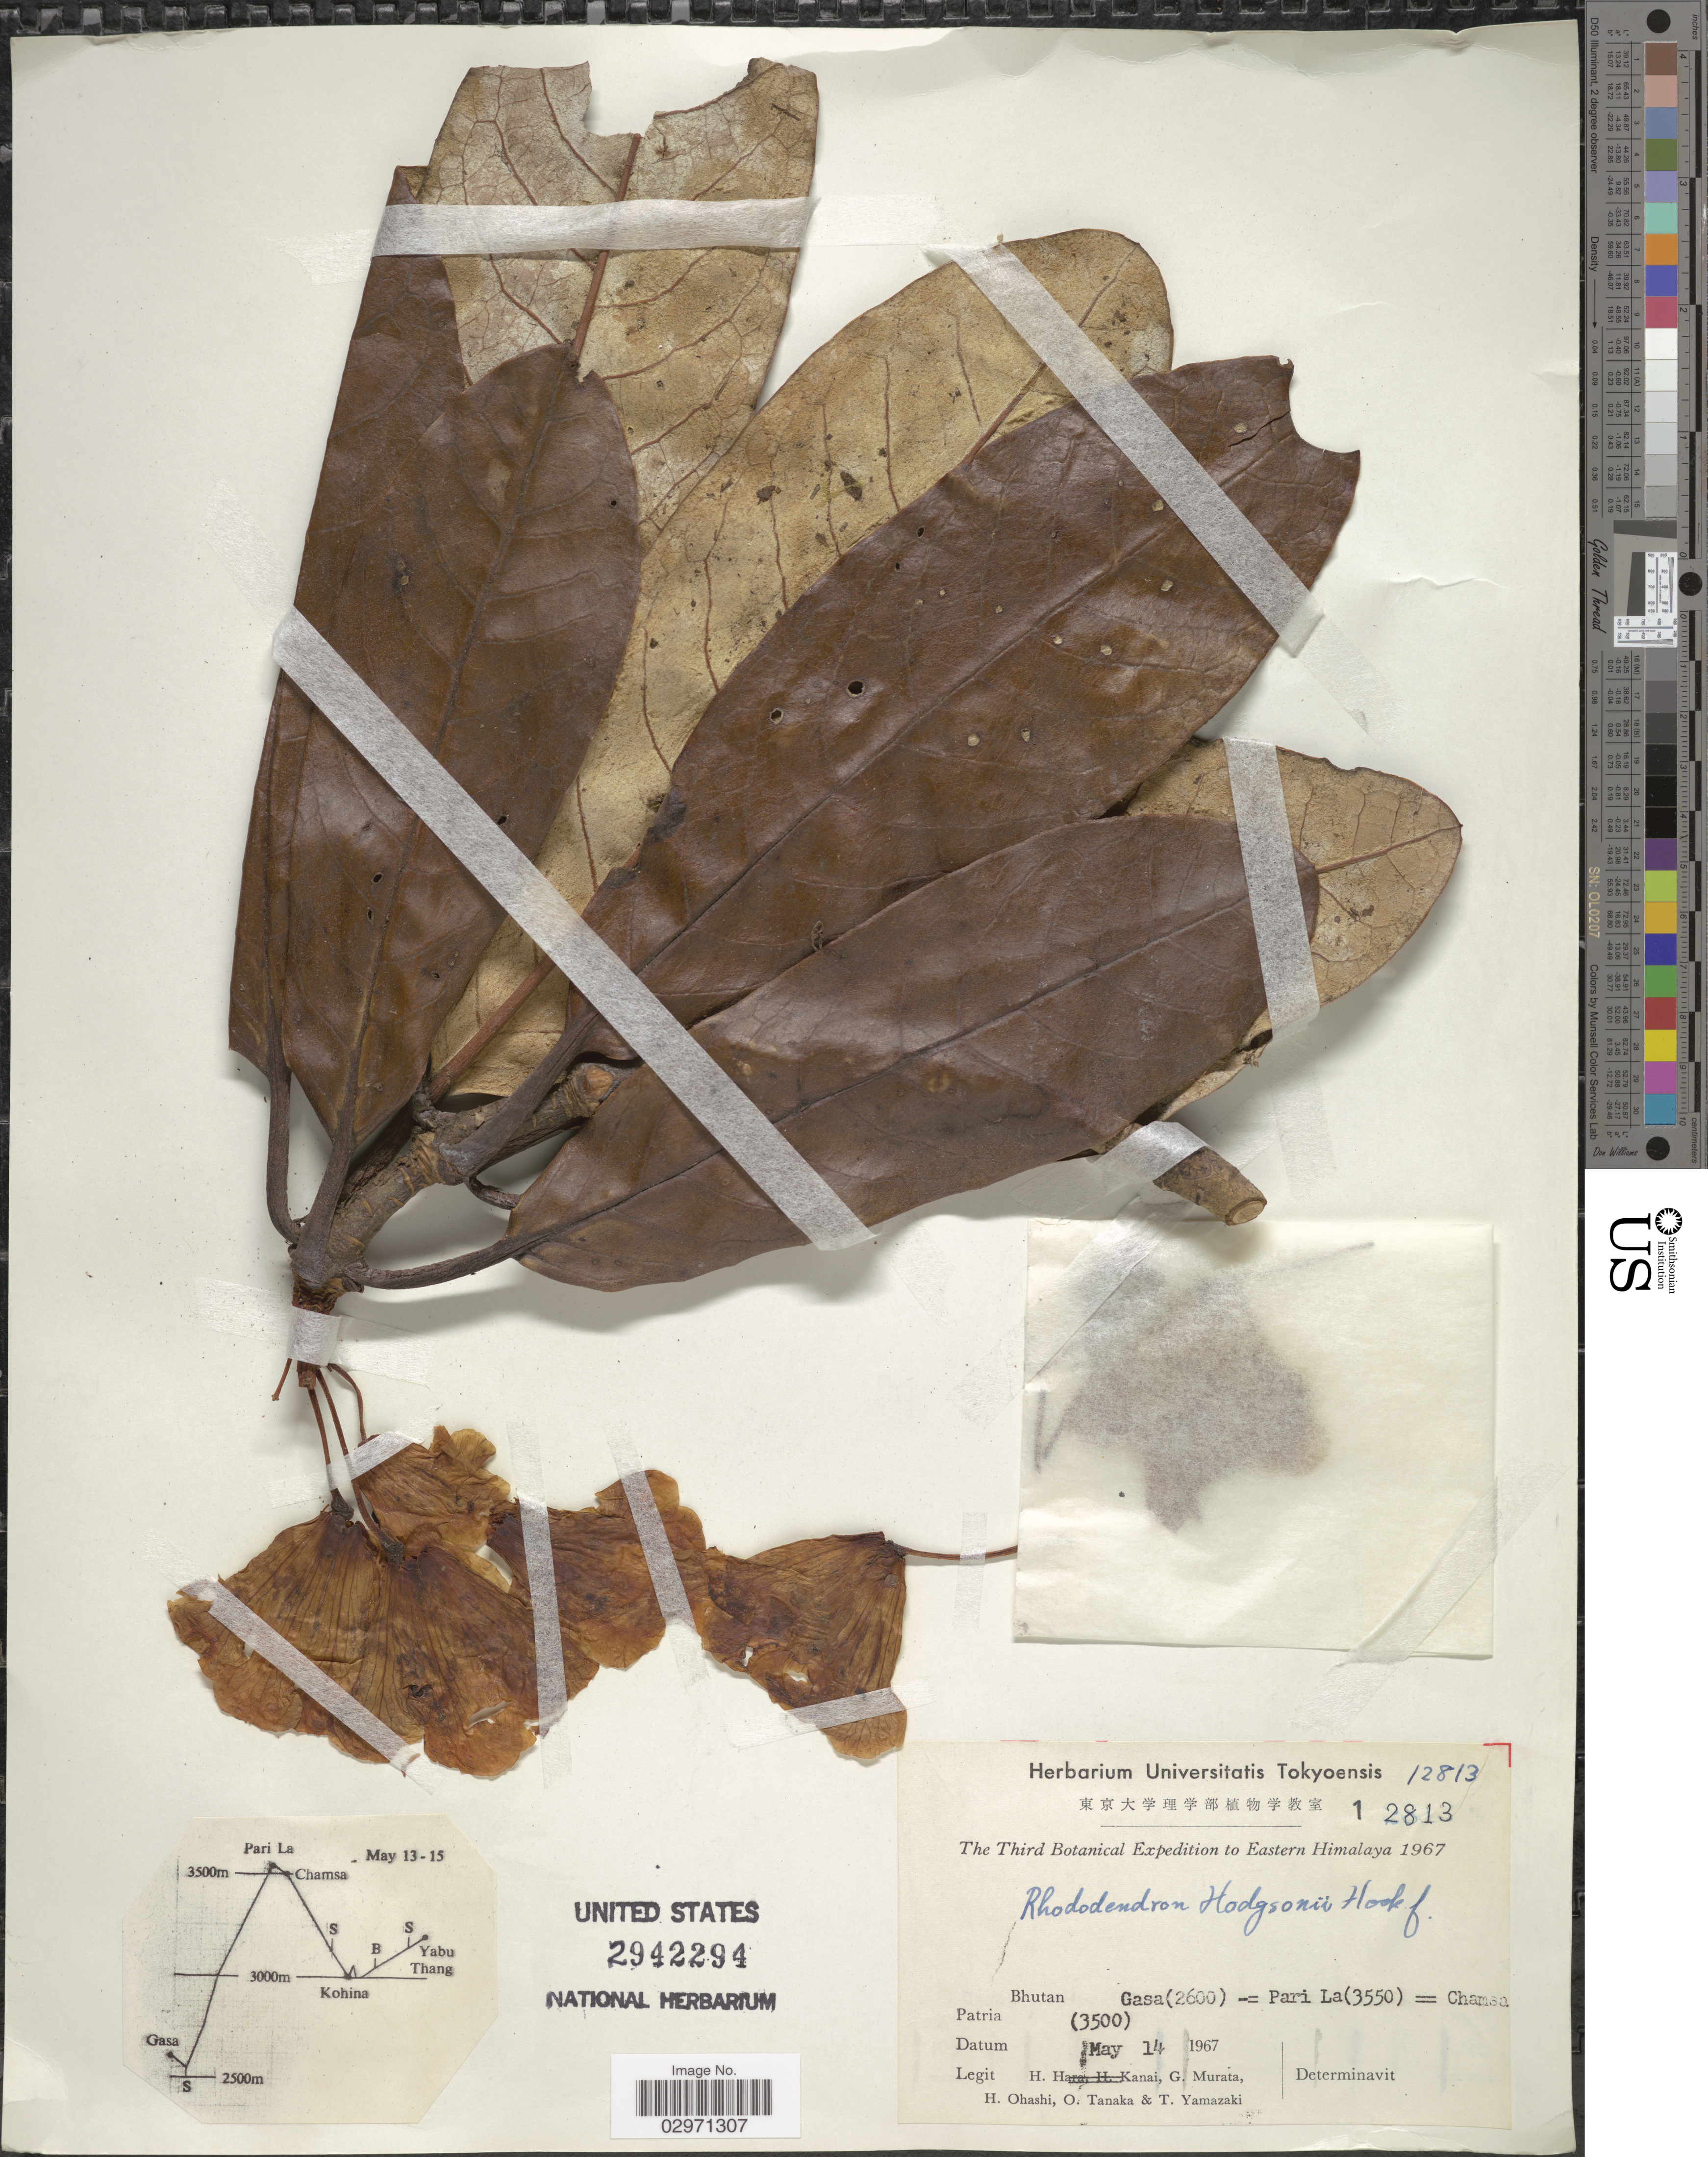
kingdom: Plantae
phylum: Tracheophyta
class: Magnoliopsida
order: Ericales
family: Ericaceae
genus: Rhododendron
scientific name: Rhododendron hodgsonii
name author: Hook. f.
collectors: G. Murata, H. Ohashi, O. Tanaka & T. Yamazaki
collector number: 12813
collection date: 1967-05-14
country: Bhutan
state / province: Gasa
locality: Pari La = Chamsa.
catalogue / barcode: US 2942294